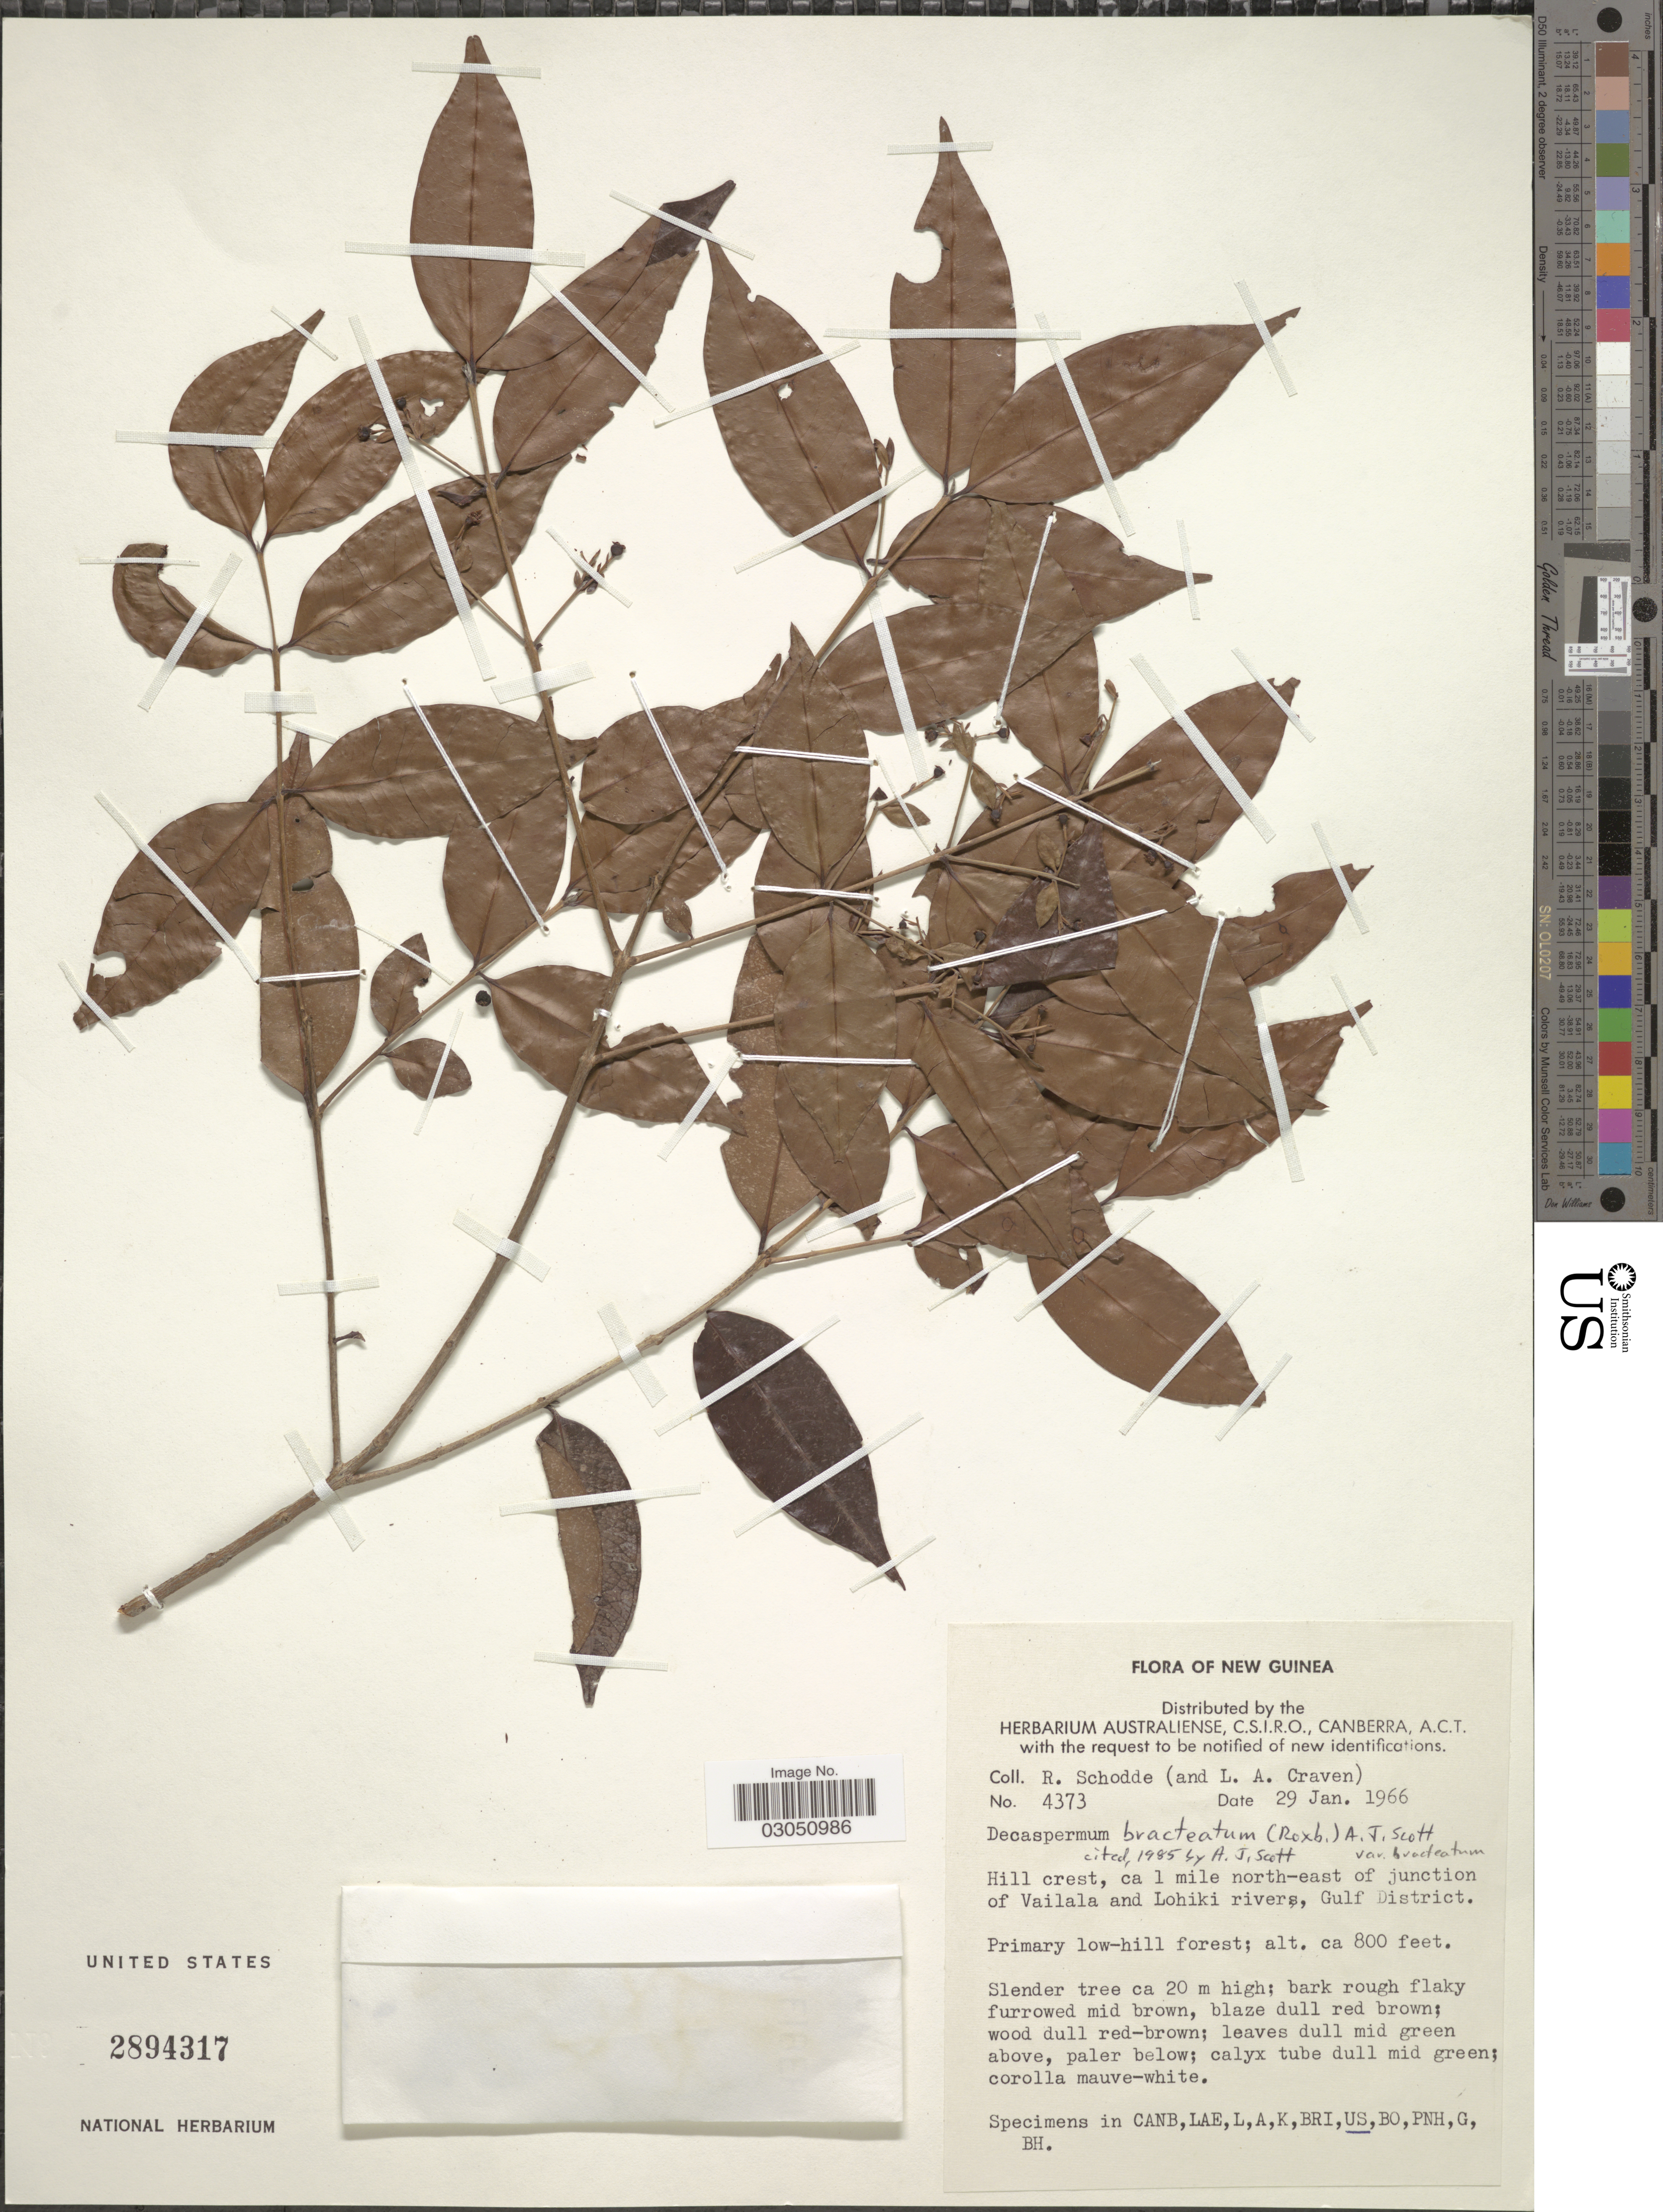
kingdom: Plantae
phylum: Tracheophyta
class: Magnoliopsida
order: Myrtales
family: Myrtaceae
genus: Decaspermum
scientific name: Decaspermum belense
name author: Merr. & L.M. Perry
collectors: R. Schodde & L. A. Craven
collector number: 4373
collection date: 1966-01-29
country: Papua New Guinea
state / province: Gulf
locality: New Guinea. Hill crest, ca 1 mile north-east of junction of Vailala and Lohiki river, Gulf District.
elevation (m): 244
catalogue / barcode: US 2894317